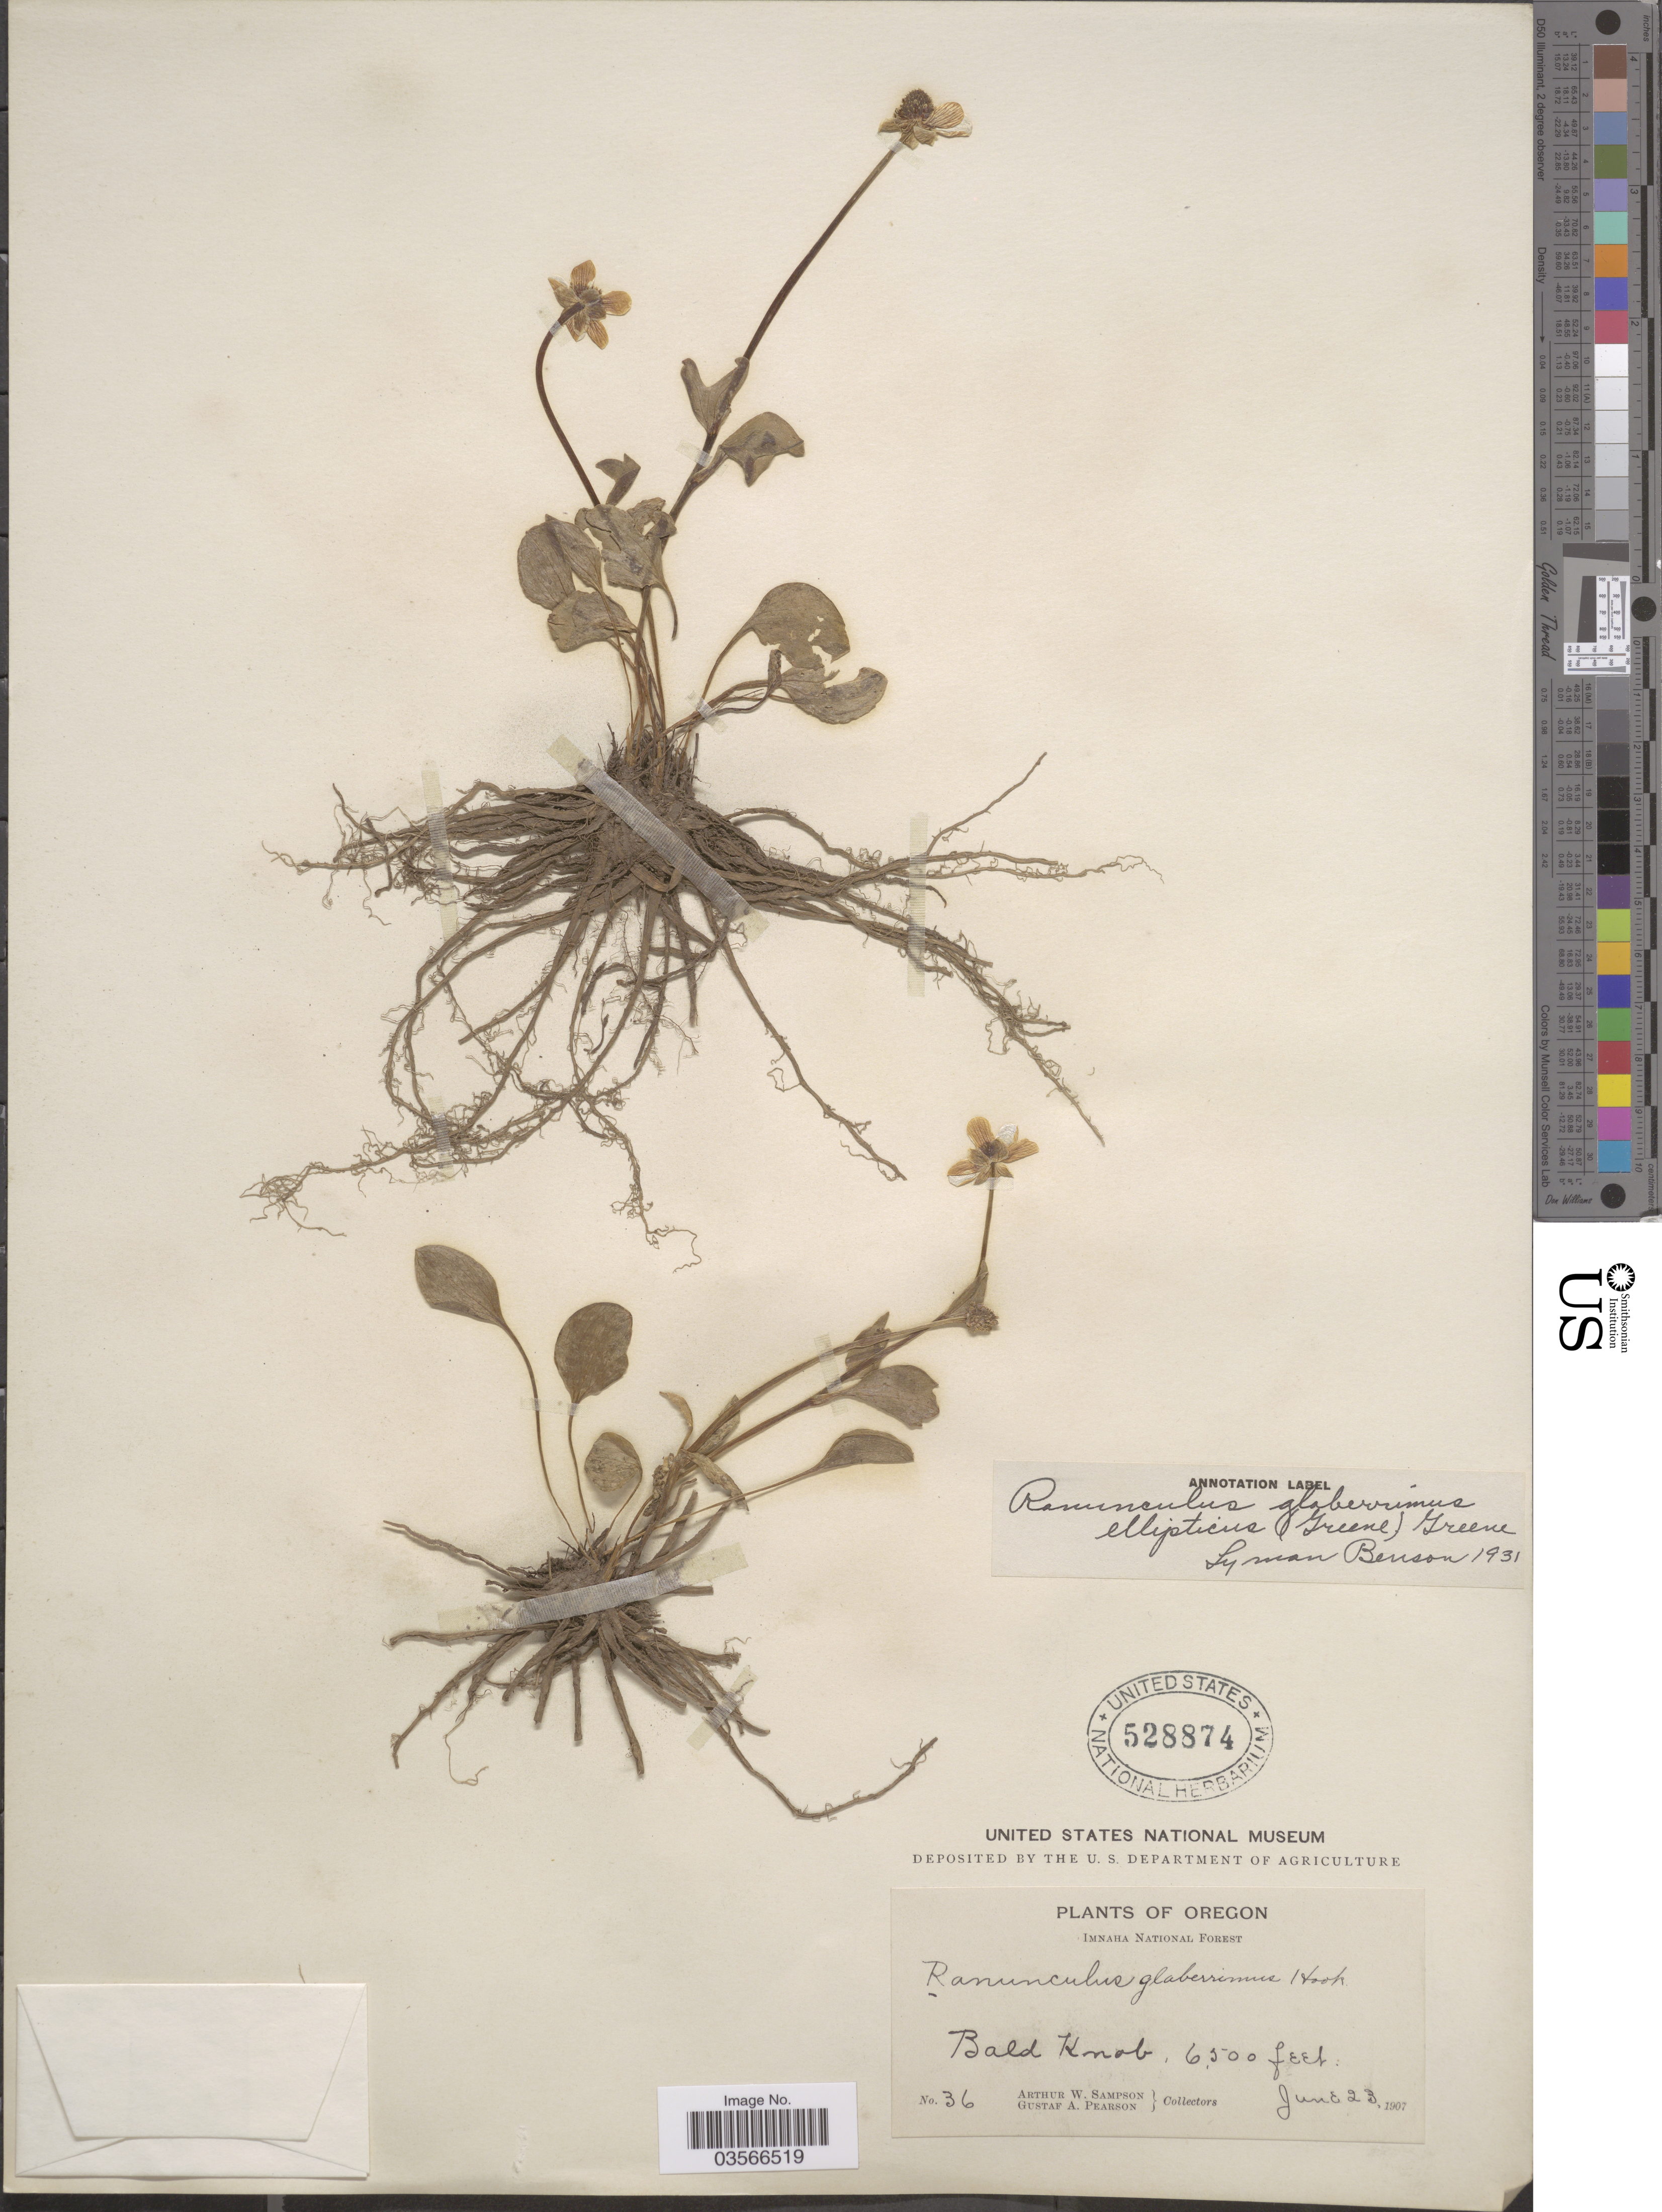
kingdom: Plantae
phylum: Tracheophyta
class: Magnoliopsida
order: Ranunculales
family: Ranunculaceae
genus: Ranunculus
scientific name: Ranunculus glaberrimus var. ellipticus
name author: (Greene) Greene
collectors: A. Sampson & G. Pearson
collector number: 36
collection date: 1907-06-23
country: United States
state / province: Oregon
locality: Imnaha National Forest. Bald Knob.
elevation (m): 1981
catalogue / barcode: US 528874